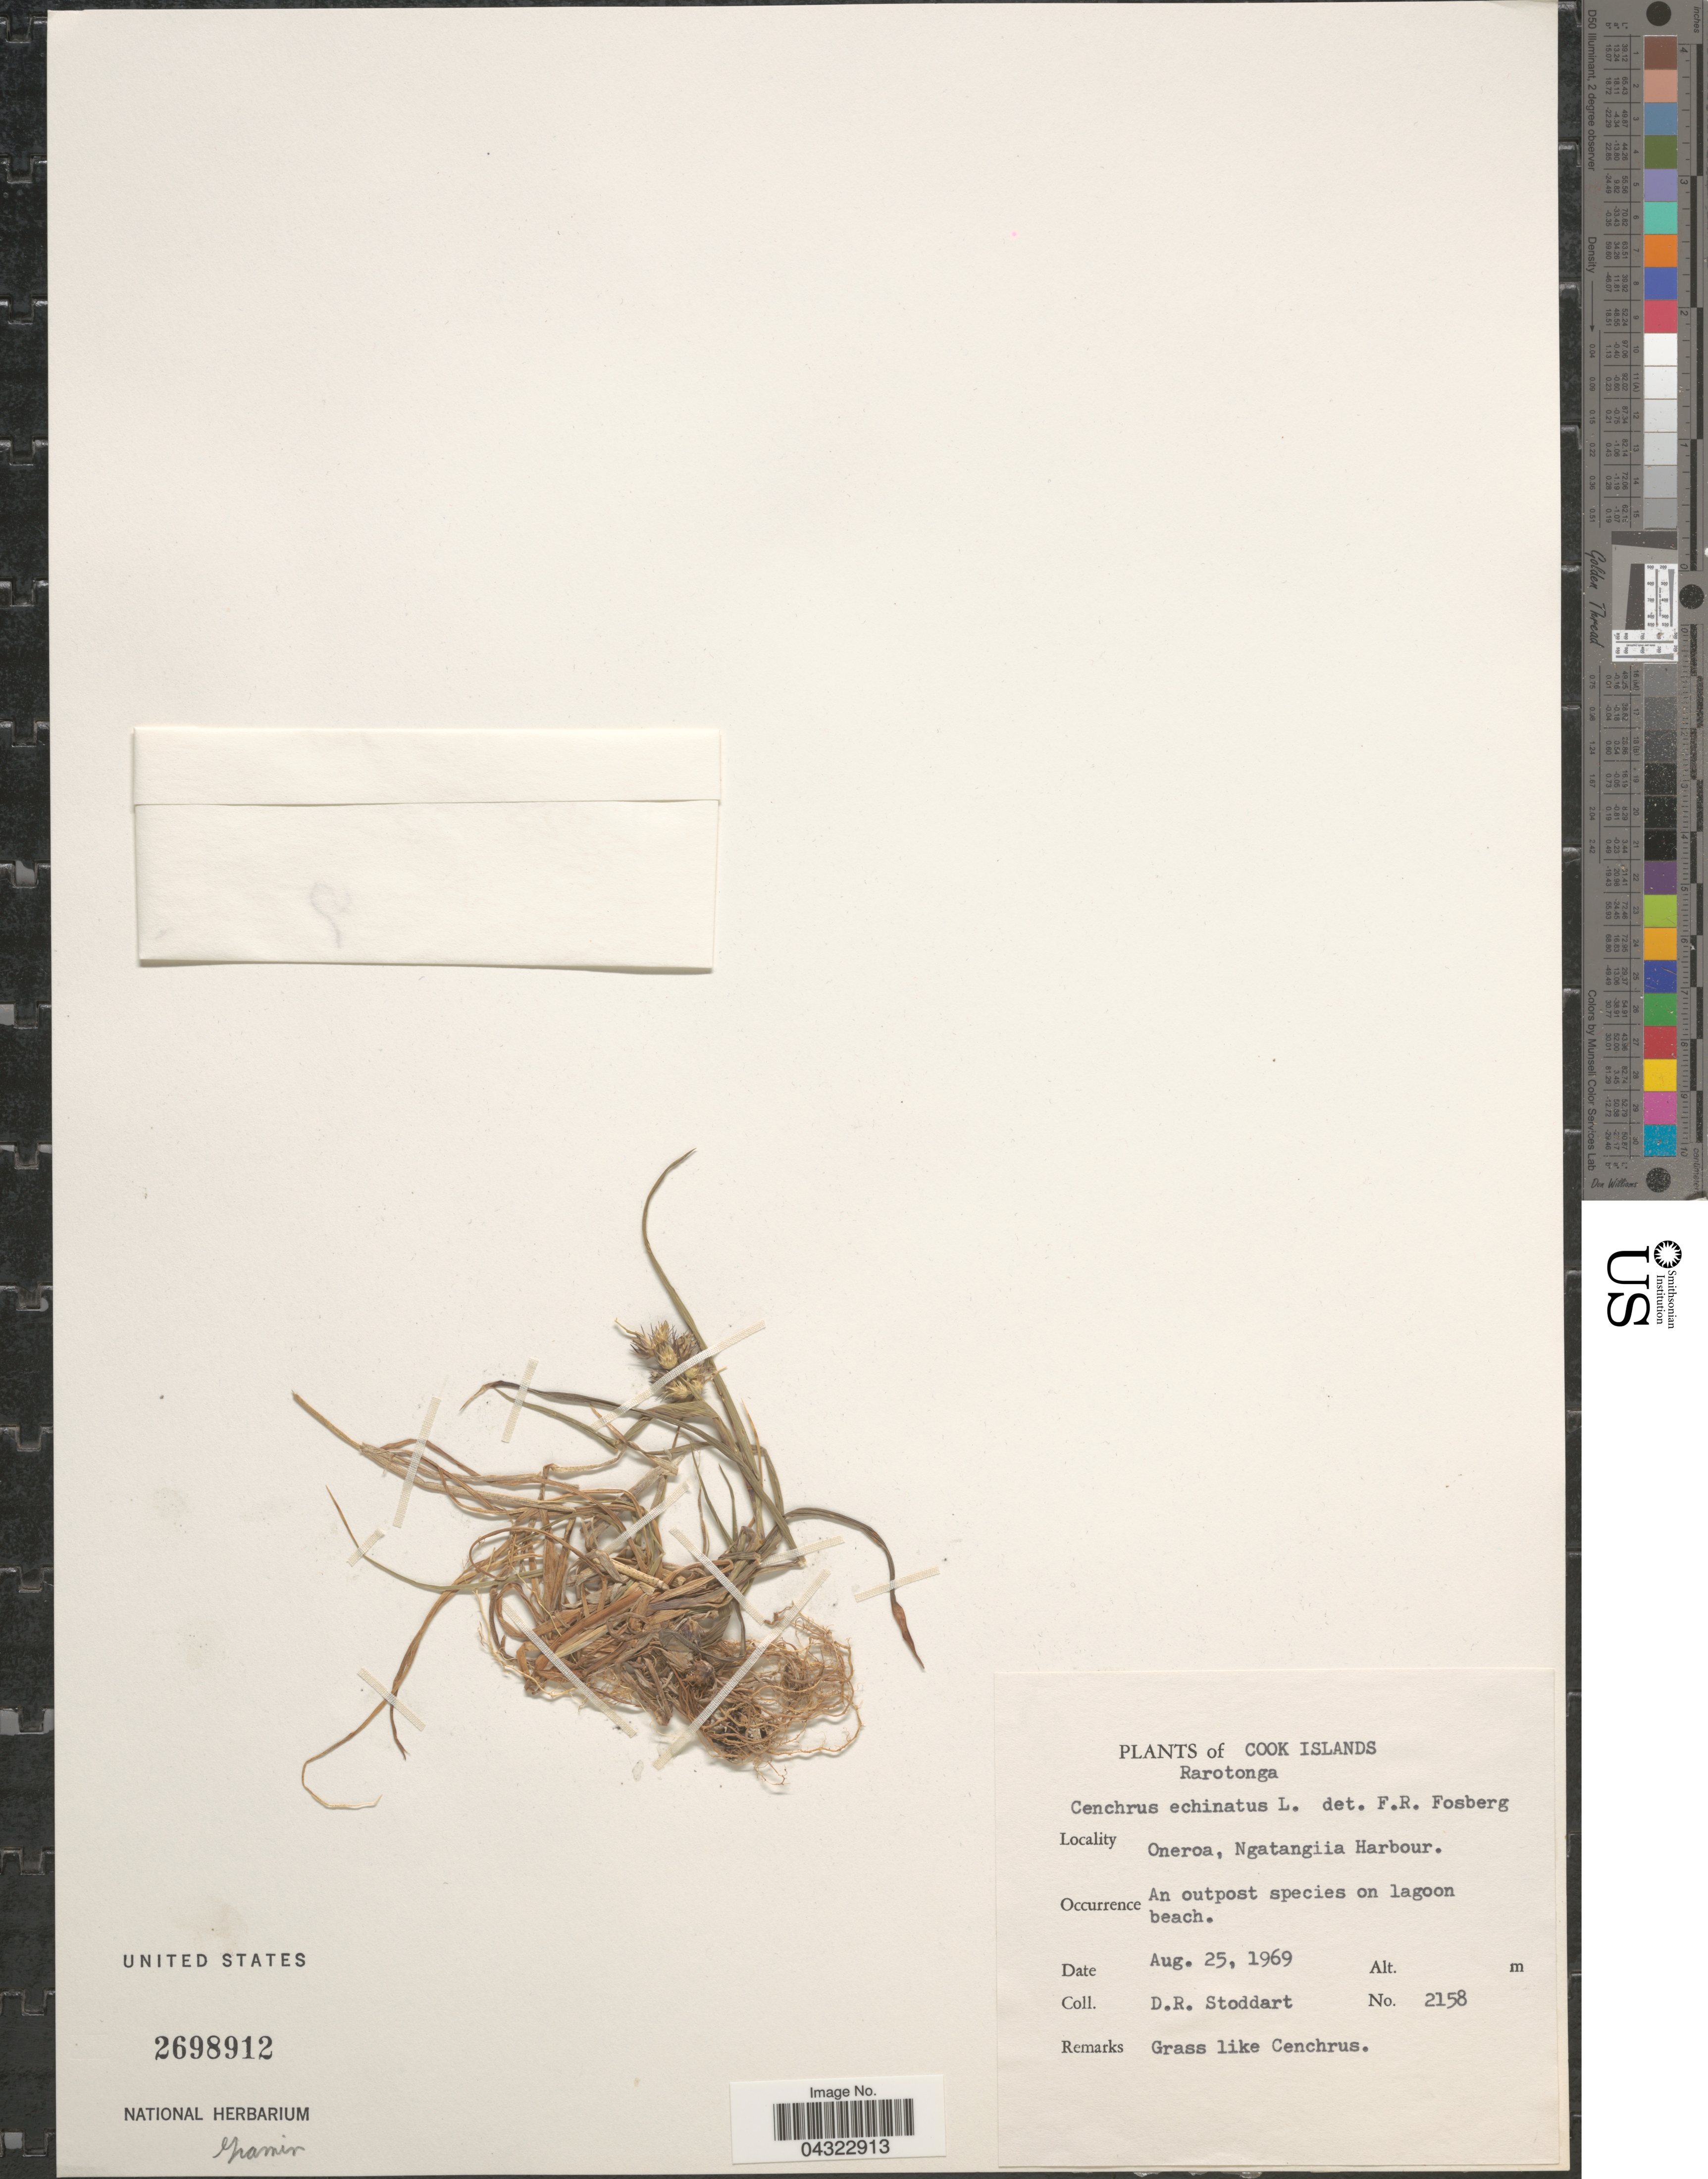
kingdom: Plantae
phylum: Tracheophyta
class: Liliopsida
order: Poales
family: Poaceae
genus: Cenchrus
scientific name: Cenchrus echinatus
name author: L.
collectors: D. R. Stoddart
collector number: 2158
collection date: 1969-08-25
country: Cook Islands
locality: Rarotonga. Oneroa, Ngatangiia Harbour. An outpost species on lagoon beach.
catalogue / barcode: US 2698912